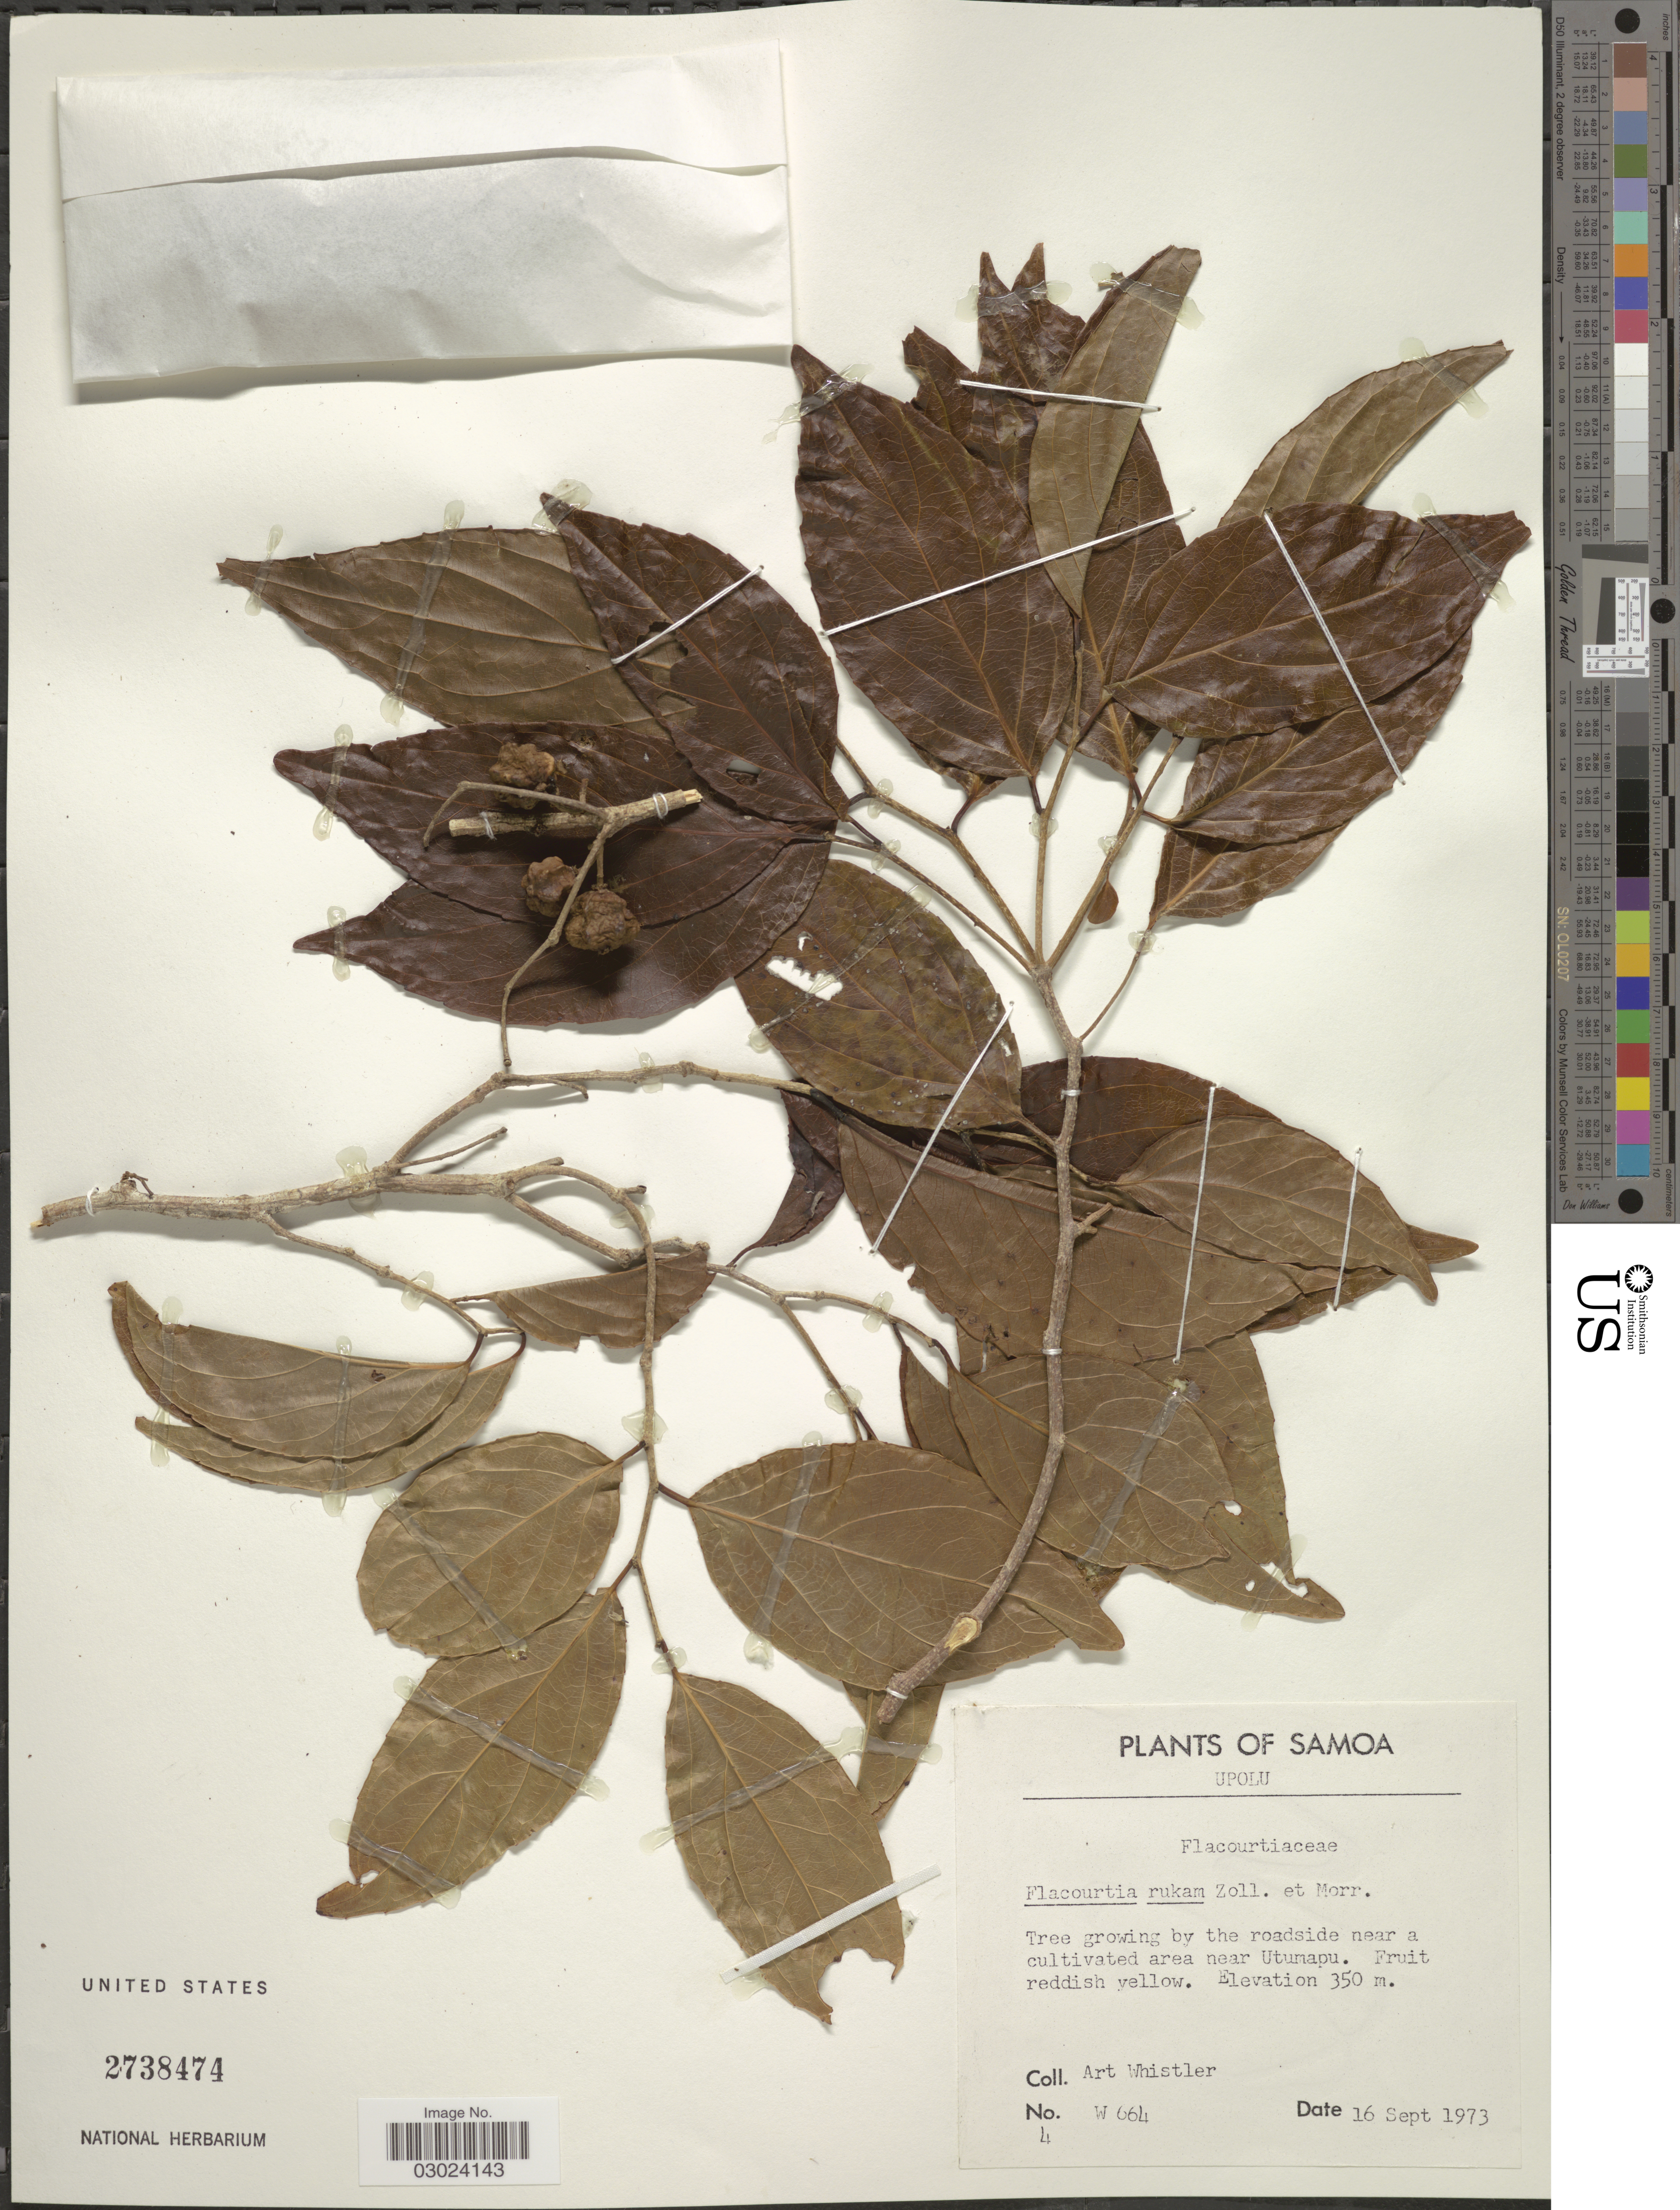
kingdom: Plantae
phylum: Tracheophyta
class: Magnoliopsida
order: Malpighiales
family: Salicaceae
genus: Flacourtia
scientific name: Flacourtia rukam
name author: Zoll. & Moritzi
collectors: A. Whistler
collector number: W664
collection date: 1973-09-16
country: Samoa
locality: Samoa. Upolu. By the roadside near a cultivated area near Utumapu.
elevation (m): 350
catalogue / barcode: US 2738474